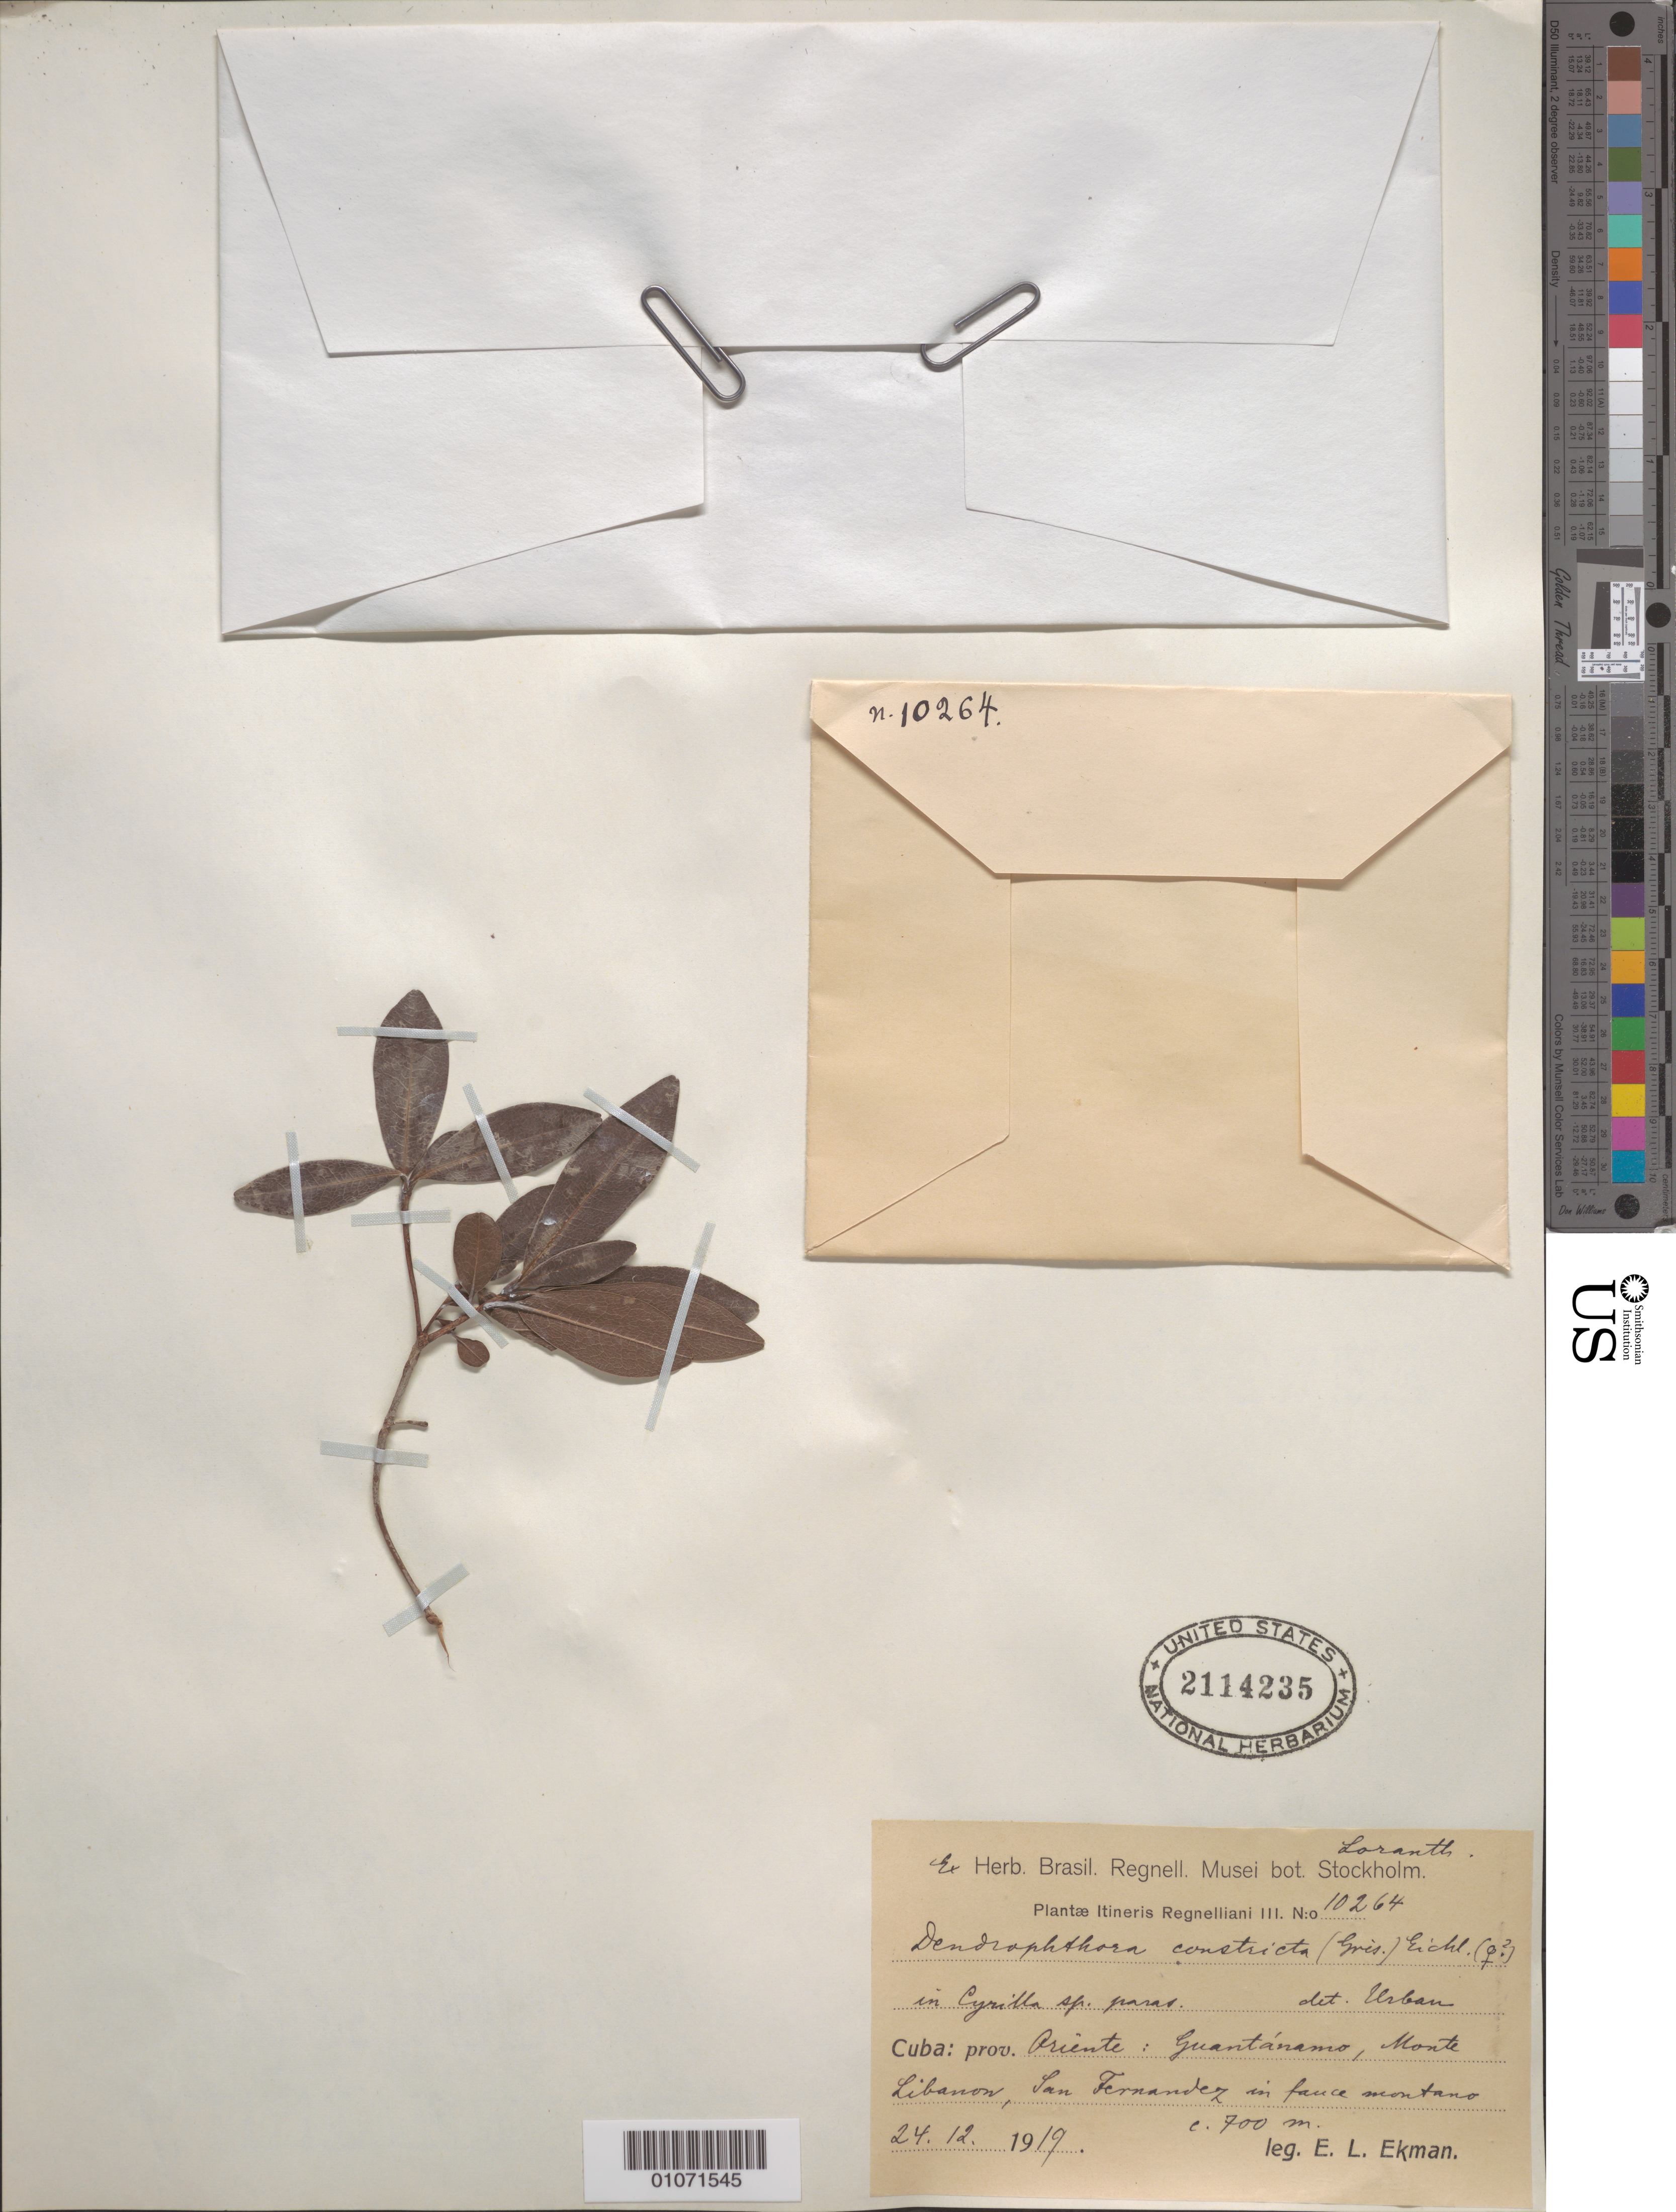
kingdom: Plantae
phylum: Tracheophyta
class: Magnoliopsida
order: Santalales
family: Viscaceae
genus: Dendrophthora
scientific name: Dendrophthora constricta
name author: Eichler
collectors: E. L. Ekman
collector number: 10264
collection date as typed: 24 Dec 1919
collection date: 1919-12-24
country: Cuba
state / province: Guantanamo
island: Cuba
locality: Guantánamo, Monte Libanon, San Fernandez, in fence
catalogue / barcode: US 2114235